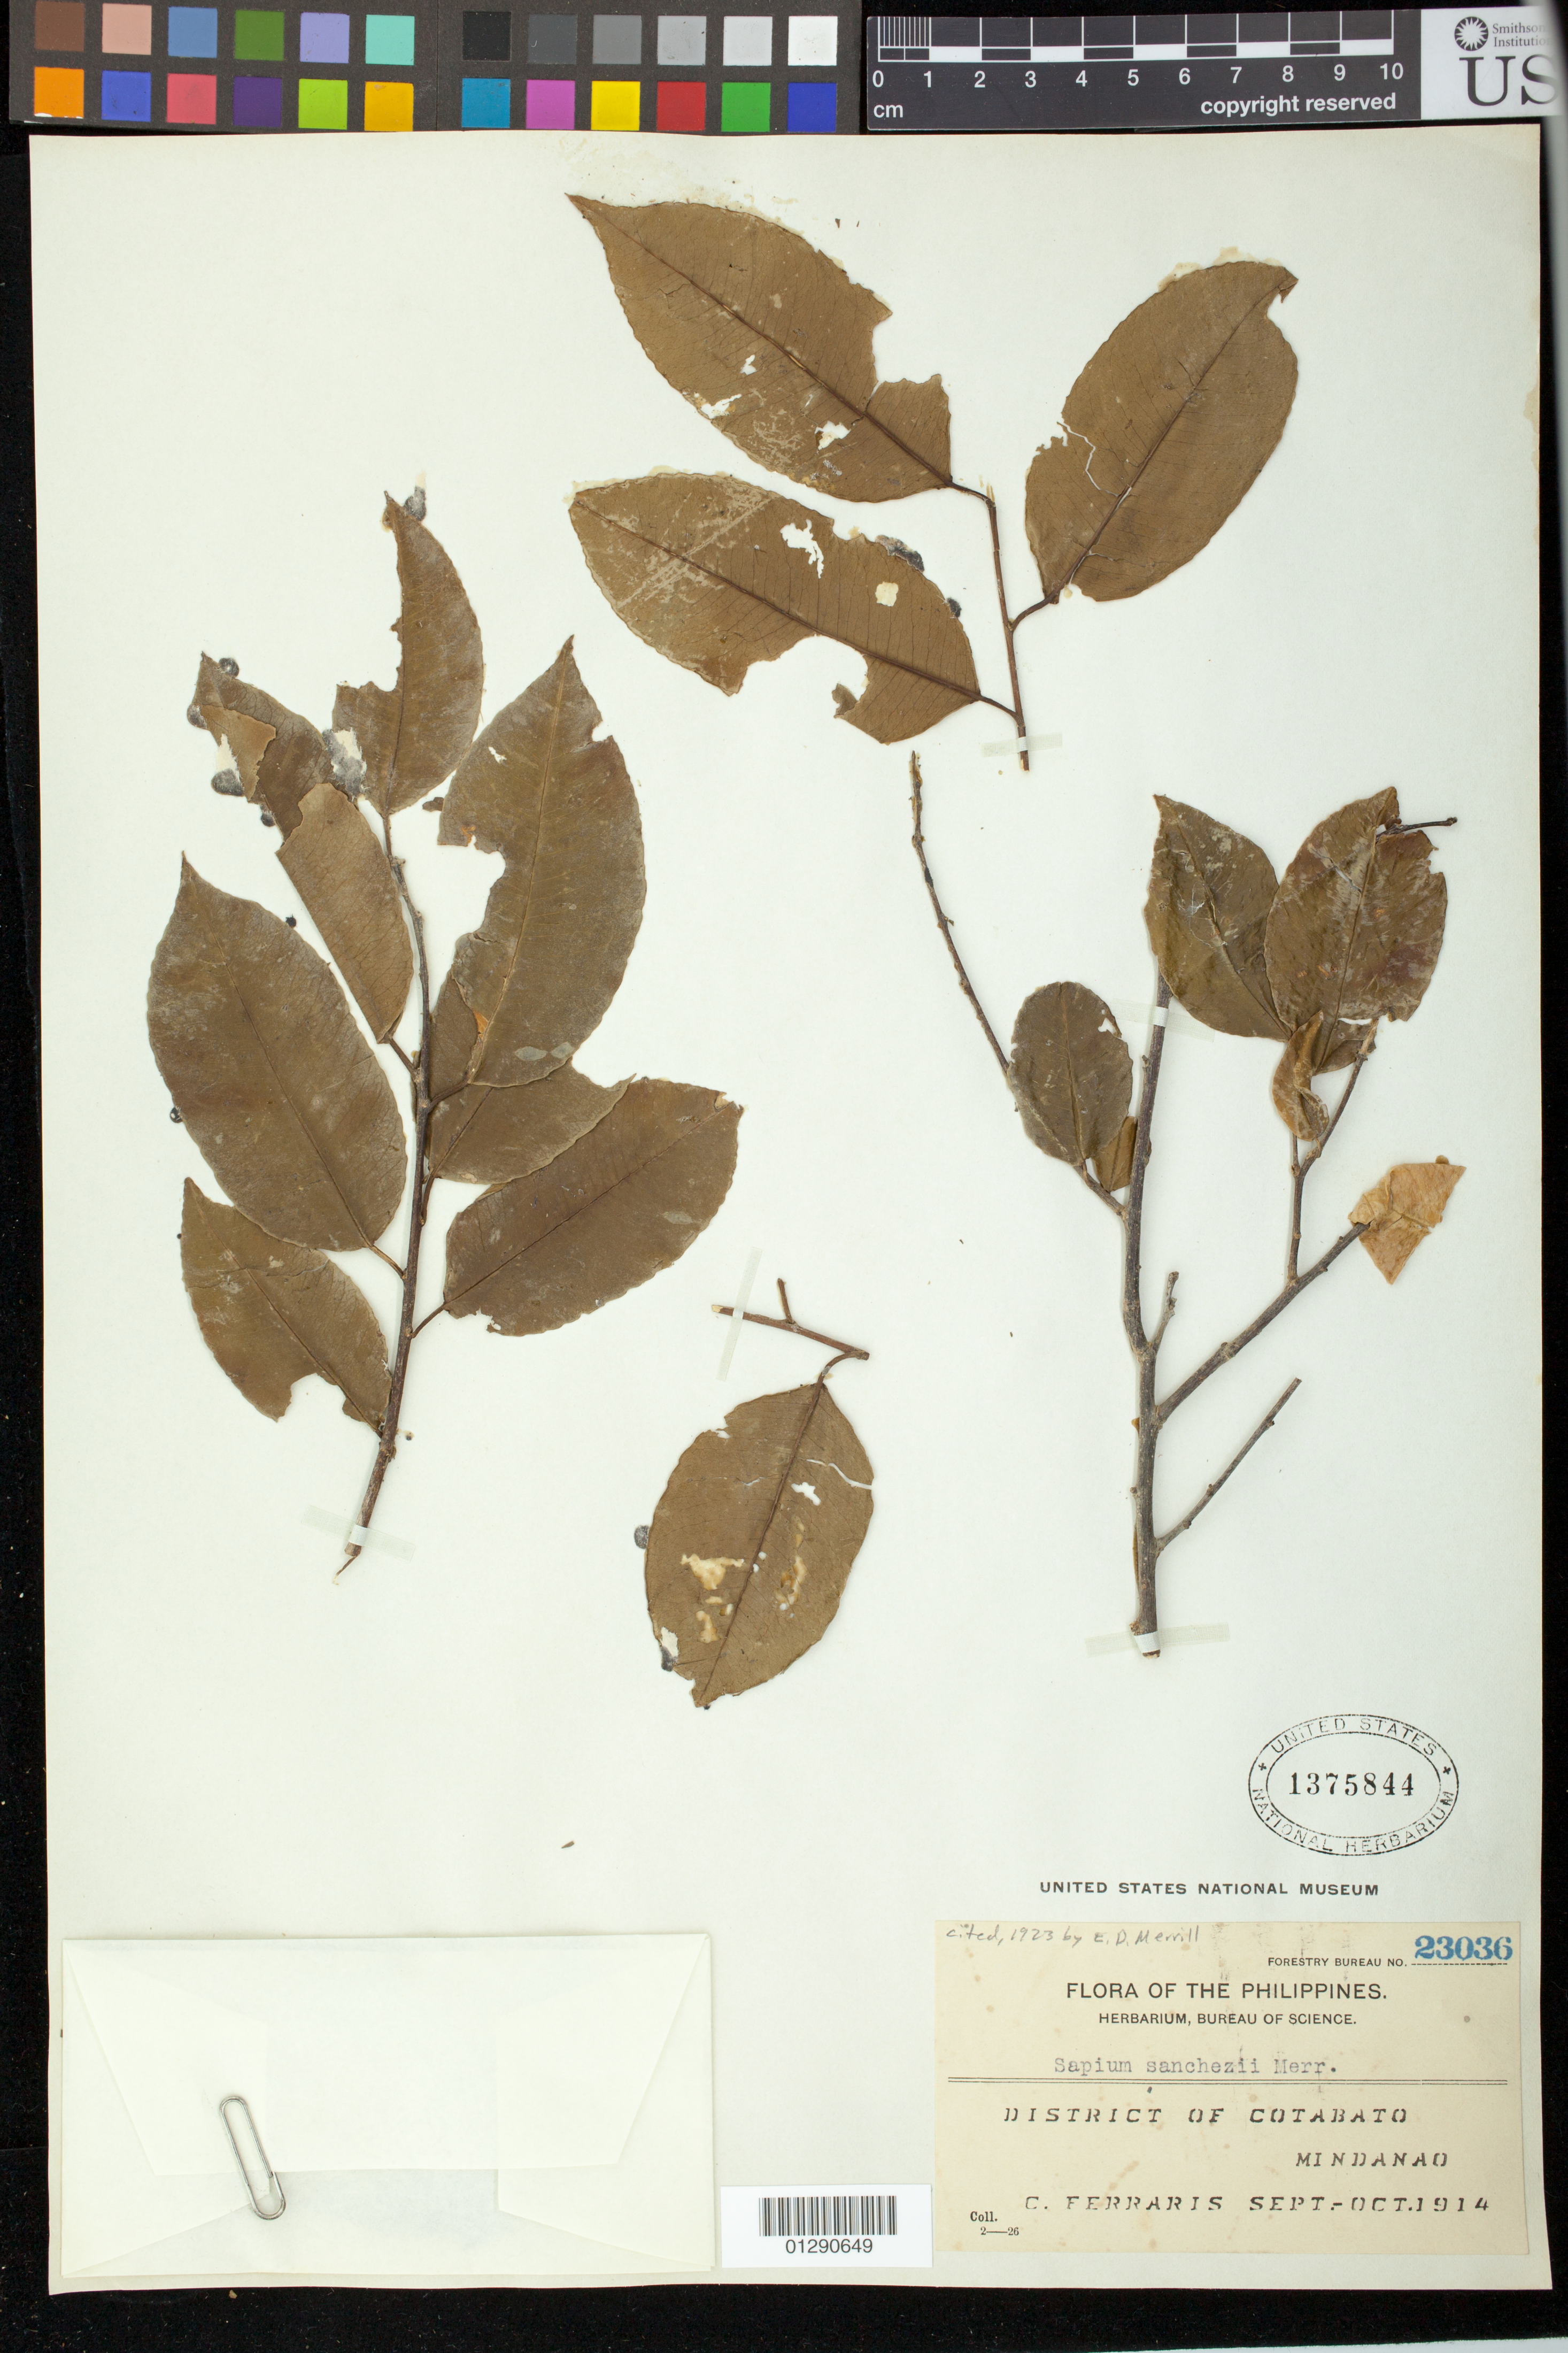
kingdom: Plantae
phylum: Tracheophyta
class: Magnoliopsida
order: Malpighiales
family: Euphorbiaceae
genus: Sapium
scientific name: Sapium sanchezii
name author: Merr.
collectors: C. Ferraris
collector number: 23036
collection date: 1914-09/1914-10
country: Philippines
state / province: Muslim Mindanao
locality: District of Cotabato, Mindanao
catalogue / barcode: US 1375844